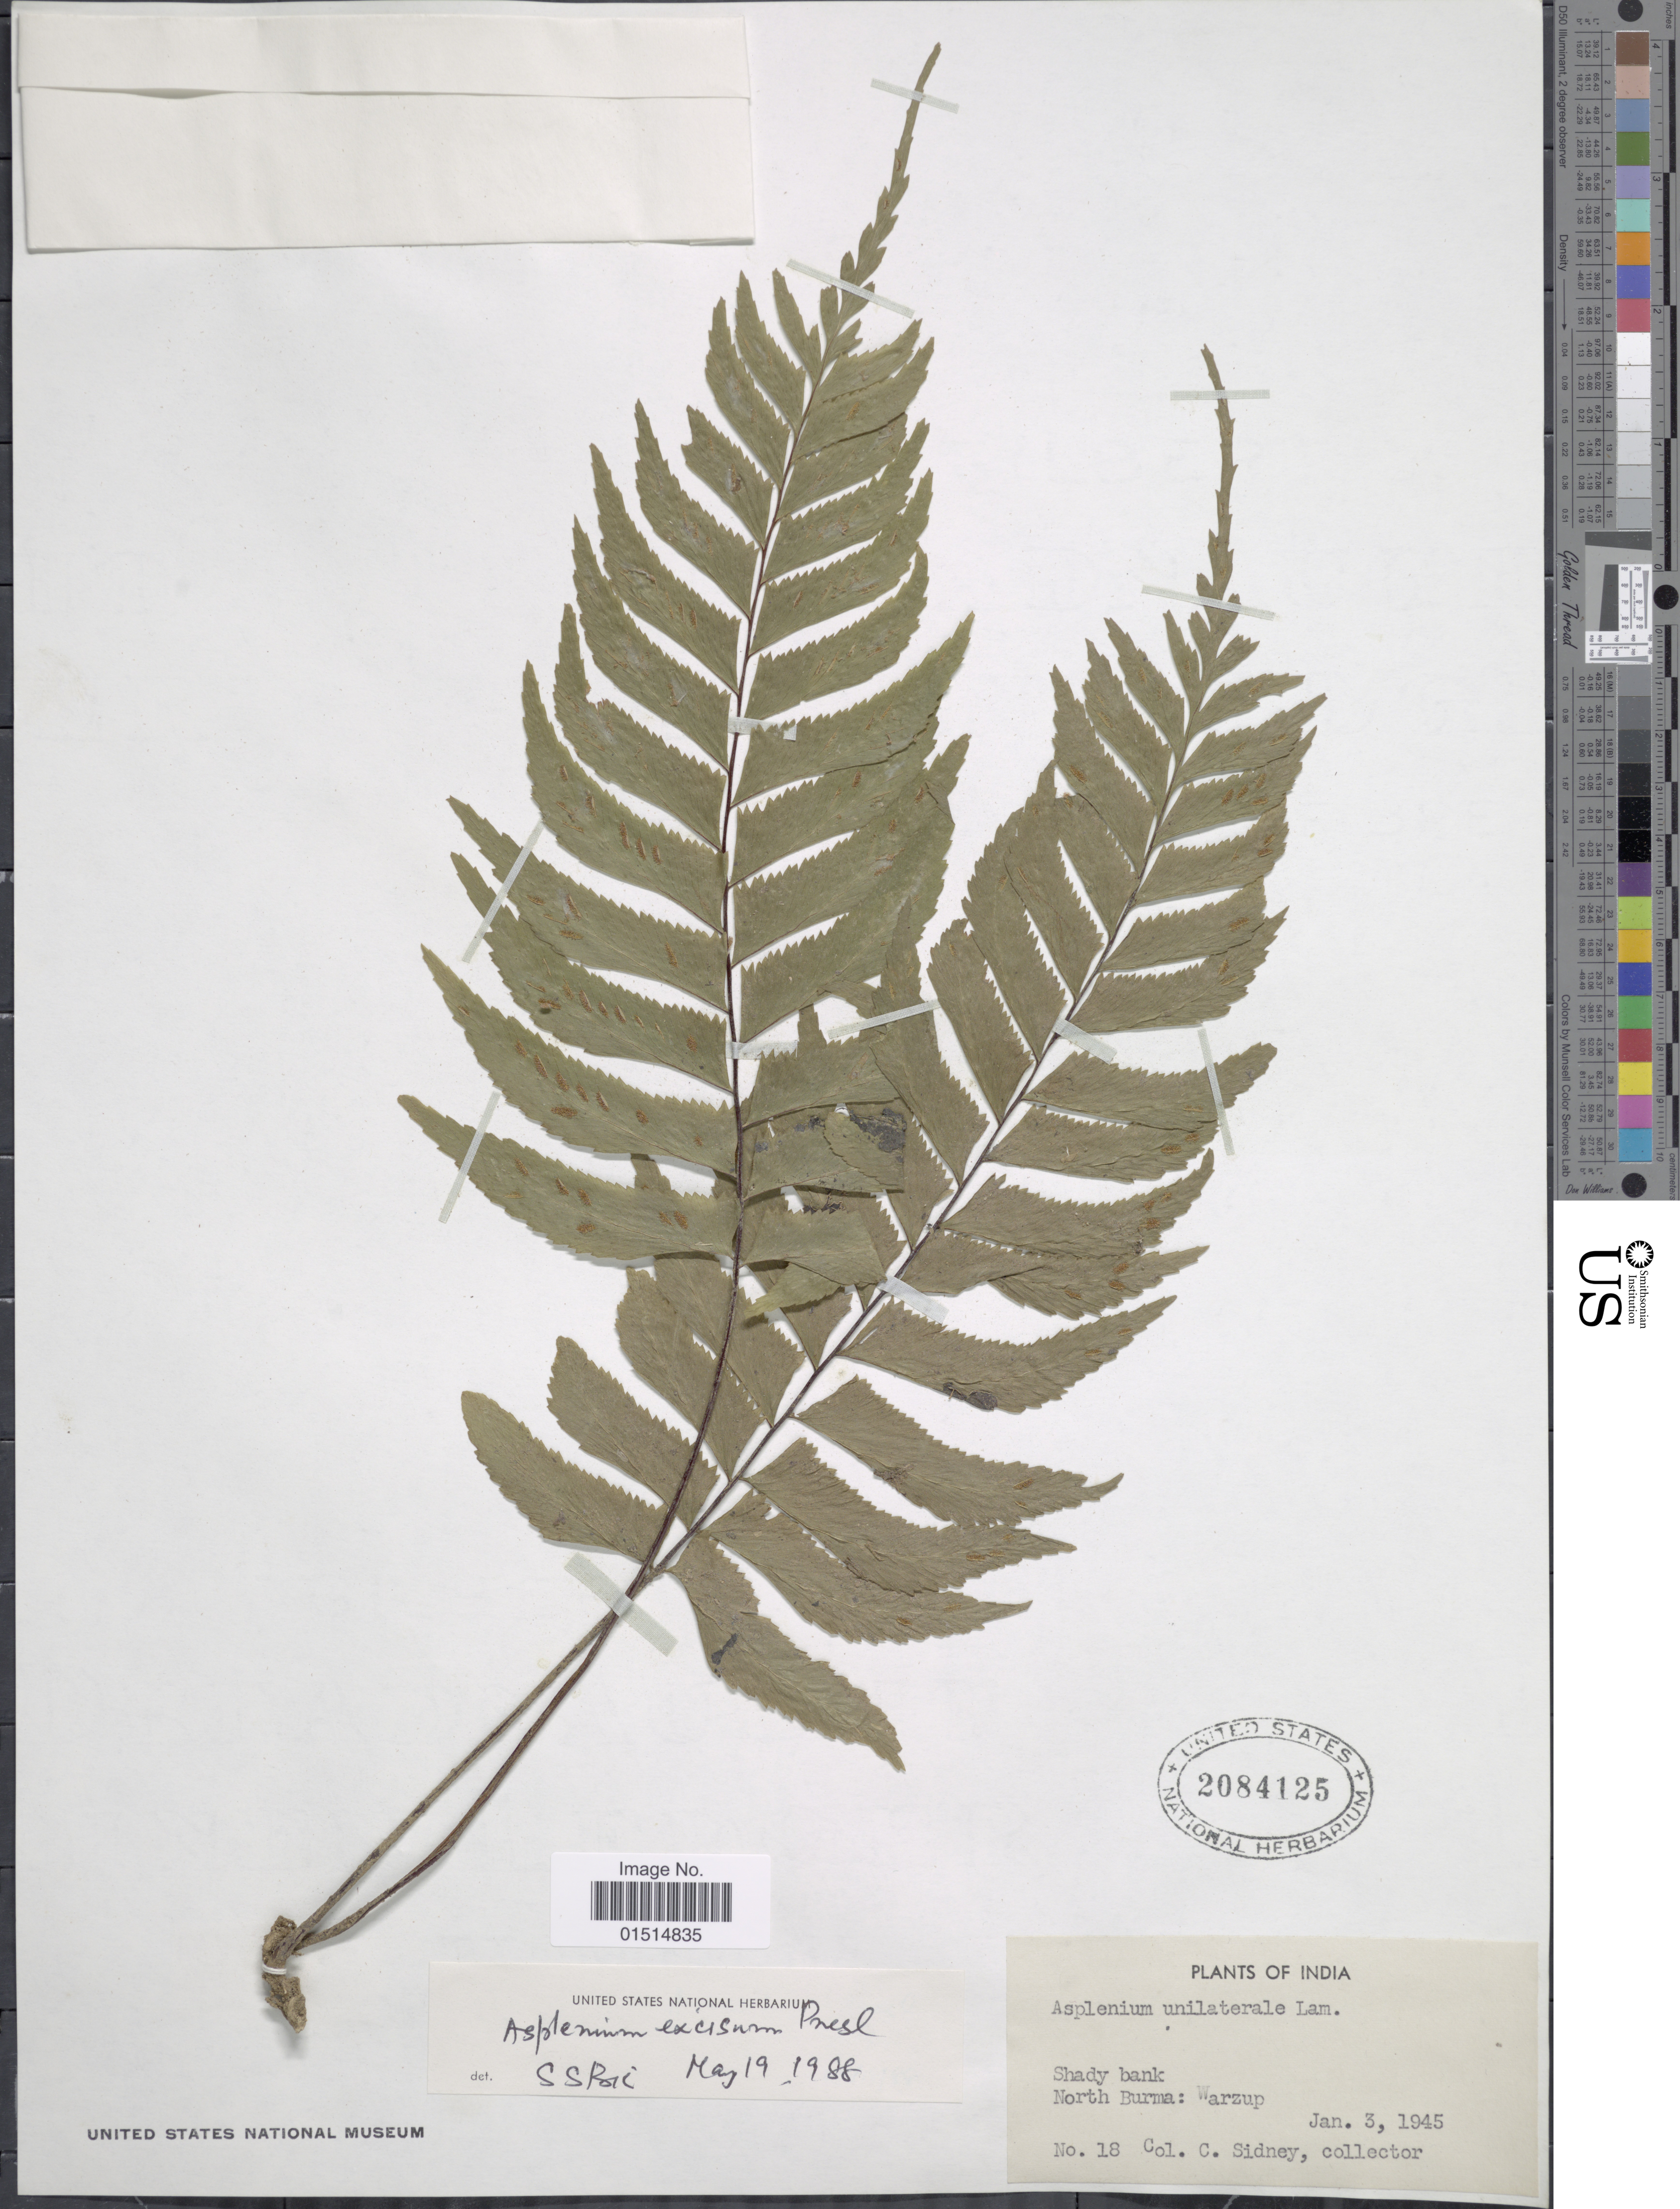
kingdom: Plantae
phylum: Tracheophyta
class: Polypodiopsida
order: Polypodiales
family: Aspleniaceae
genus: Hymenasplenium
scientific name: Hymenasplenium excisum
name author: C. Presl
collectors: C. Sidney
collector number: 18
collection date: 1945-01-03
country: Myanmar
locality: Shady bank, North Burma: Warzup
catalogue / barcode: US 2084125